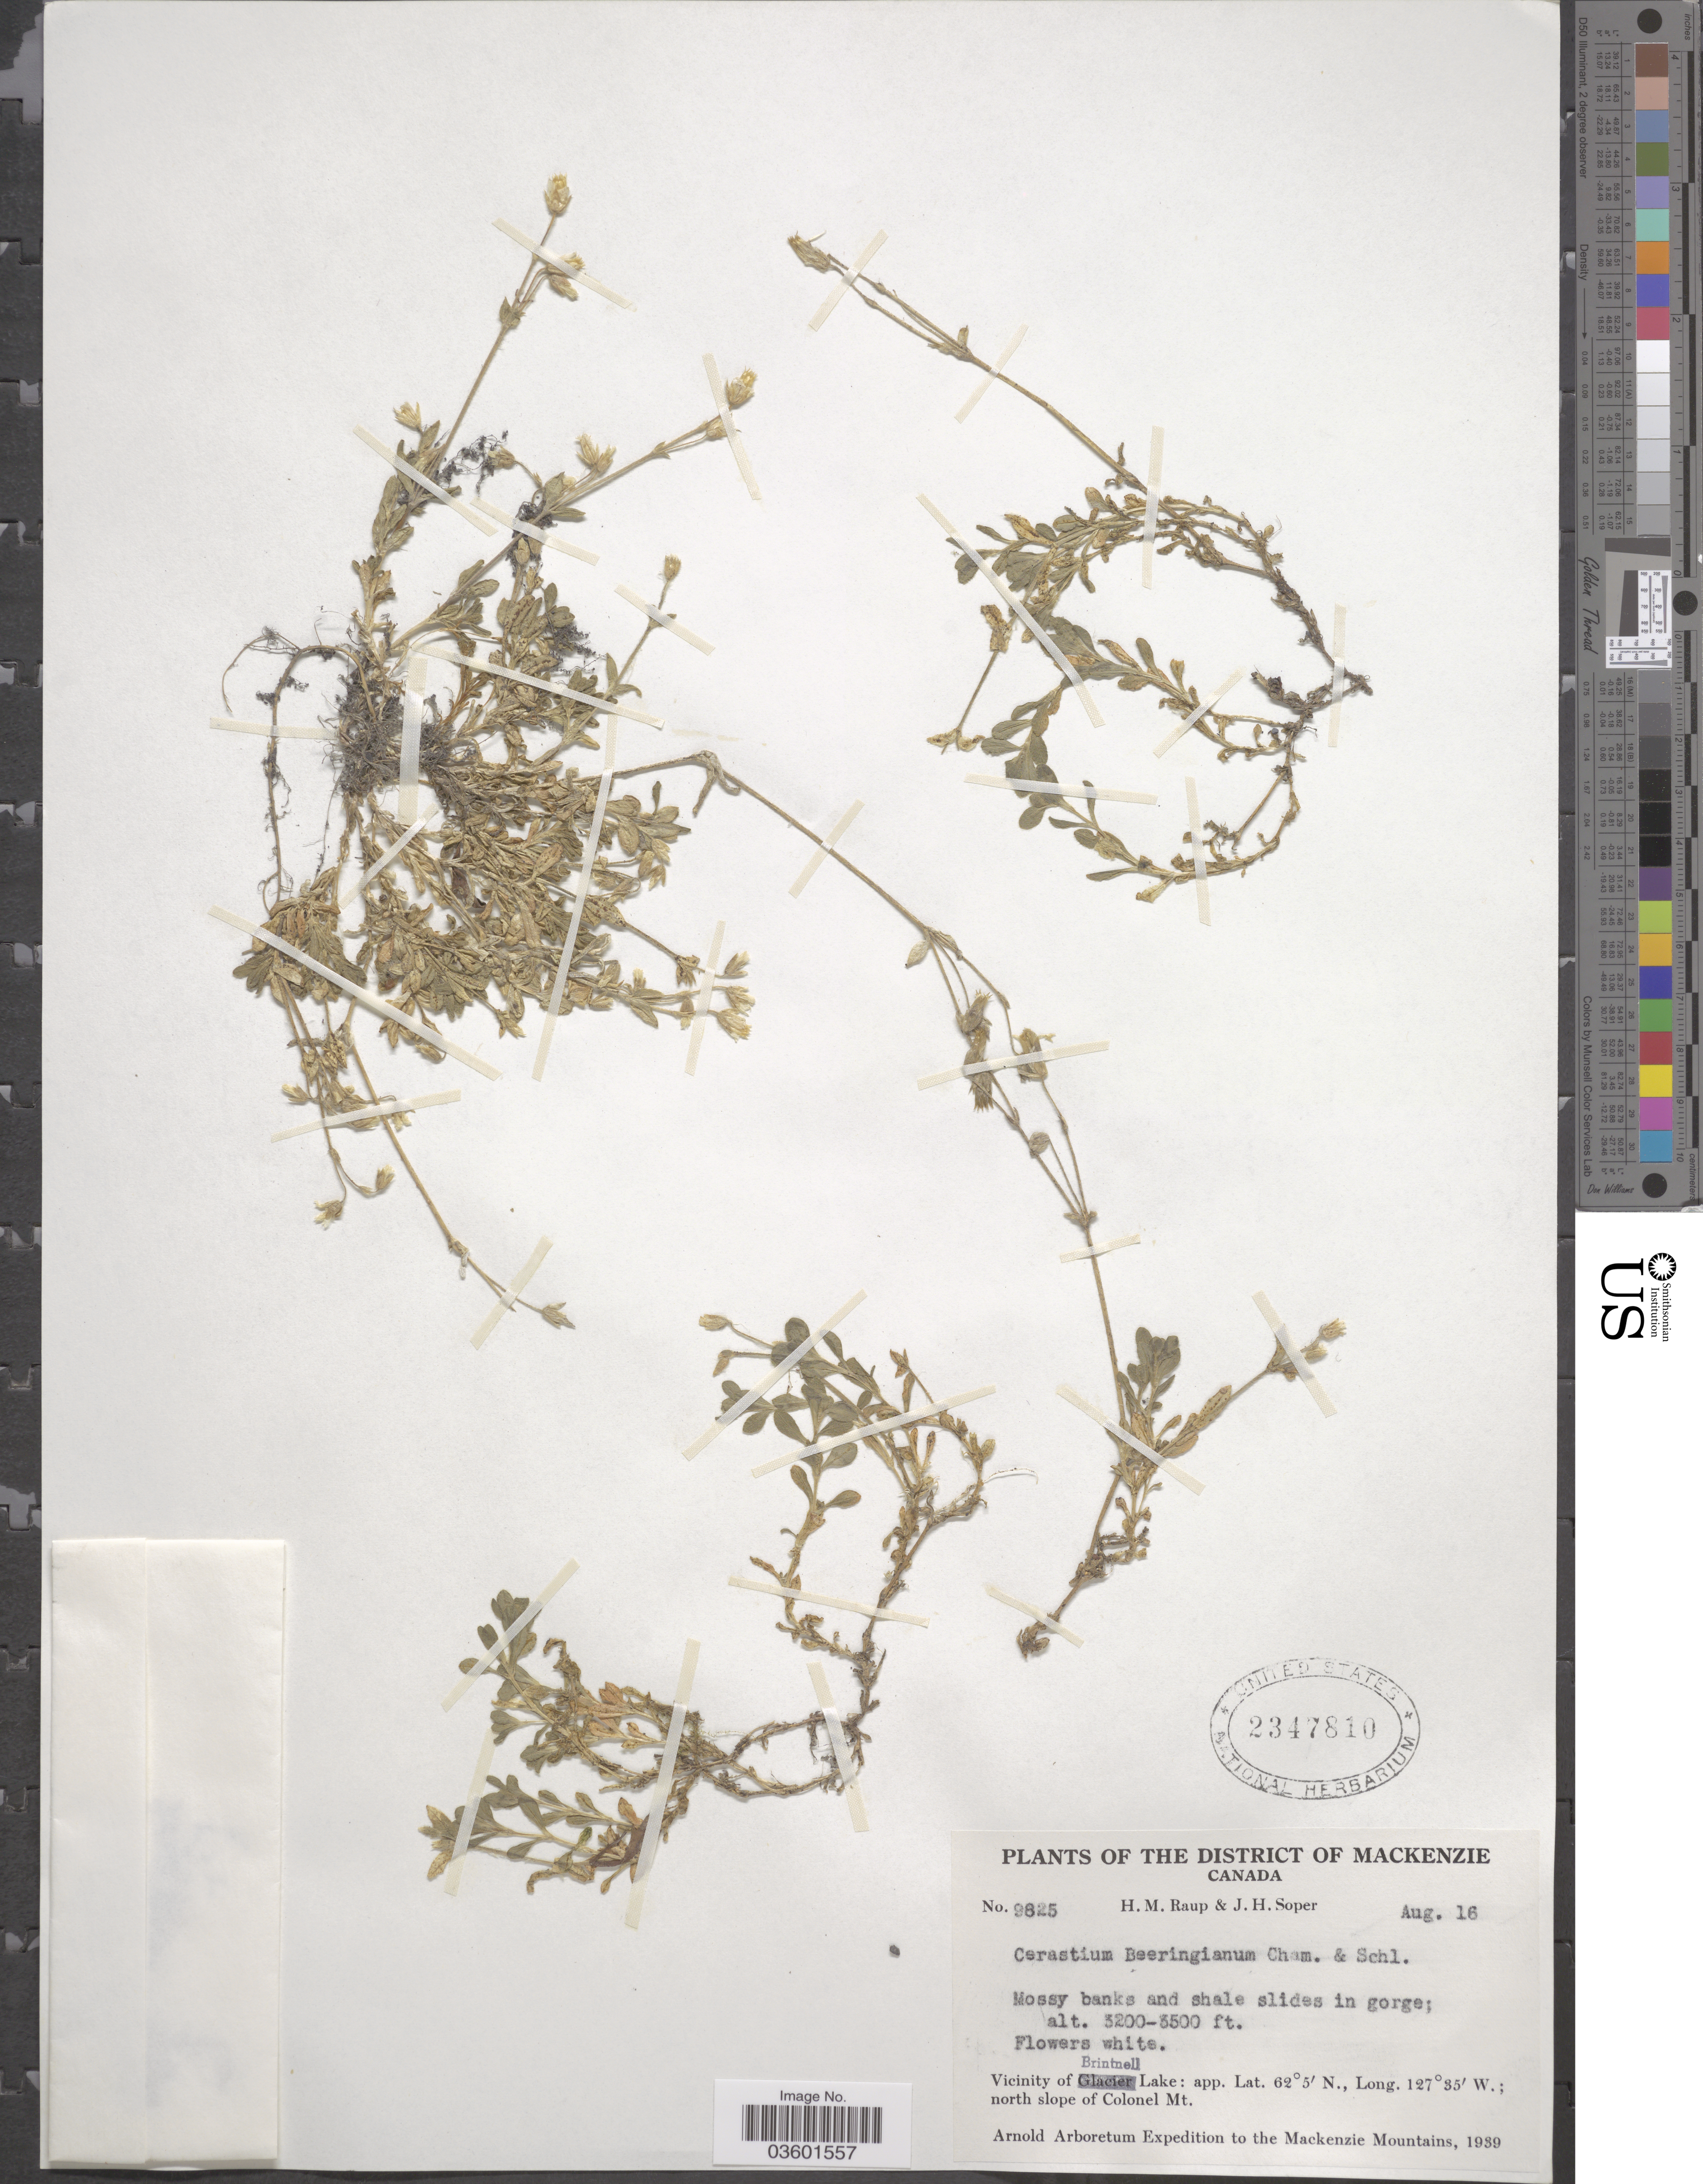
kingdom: Plantae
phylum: Tracheophyta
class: Magnoliopsida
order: Caryophyllales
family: Caryophyllaceae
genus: Cerastium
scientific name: Cerastium beeringianum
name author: Cham. & Schltdl.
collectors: H. Raup & J. H. Soper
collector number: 9825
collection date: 1939-08-16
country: Canada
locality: The District of Mackenzie. Vicinity of Brintnell Lake. North slope of Colonel Mt. Mackenzie Mountains.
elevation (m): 975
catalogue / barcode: US 2347810